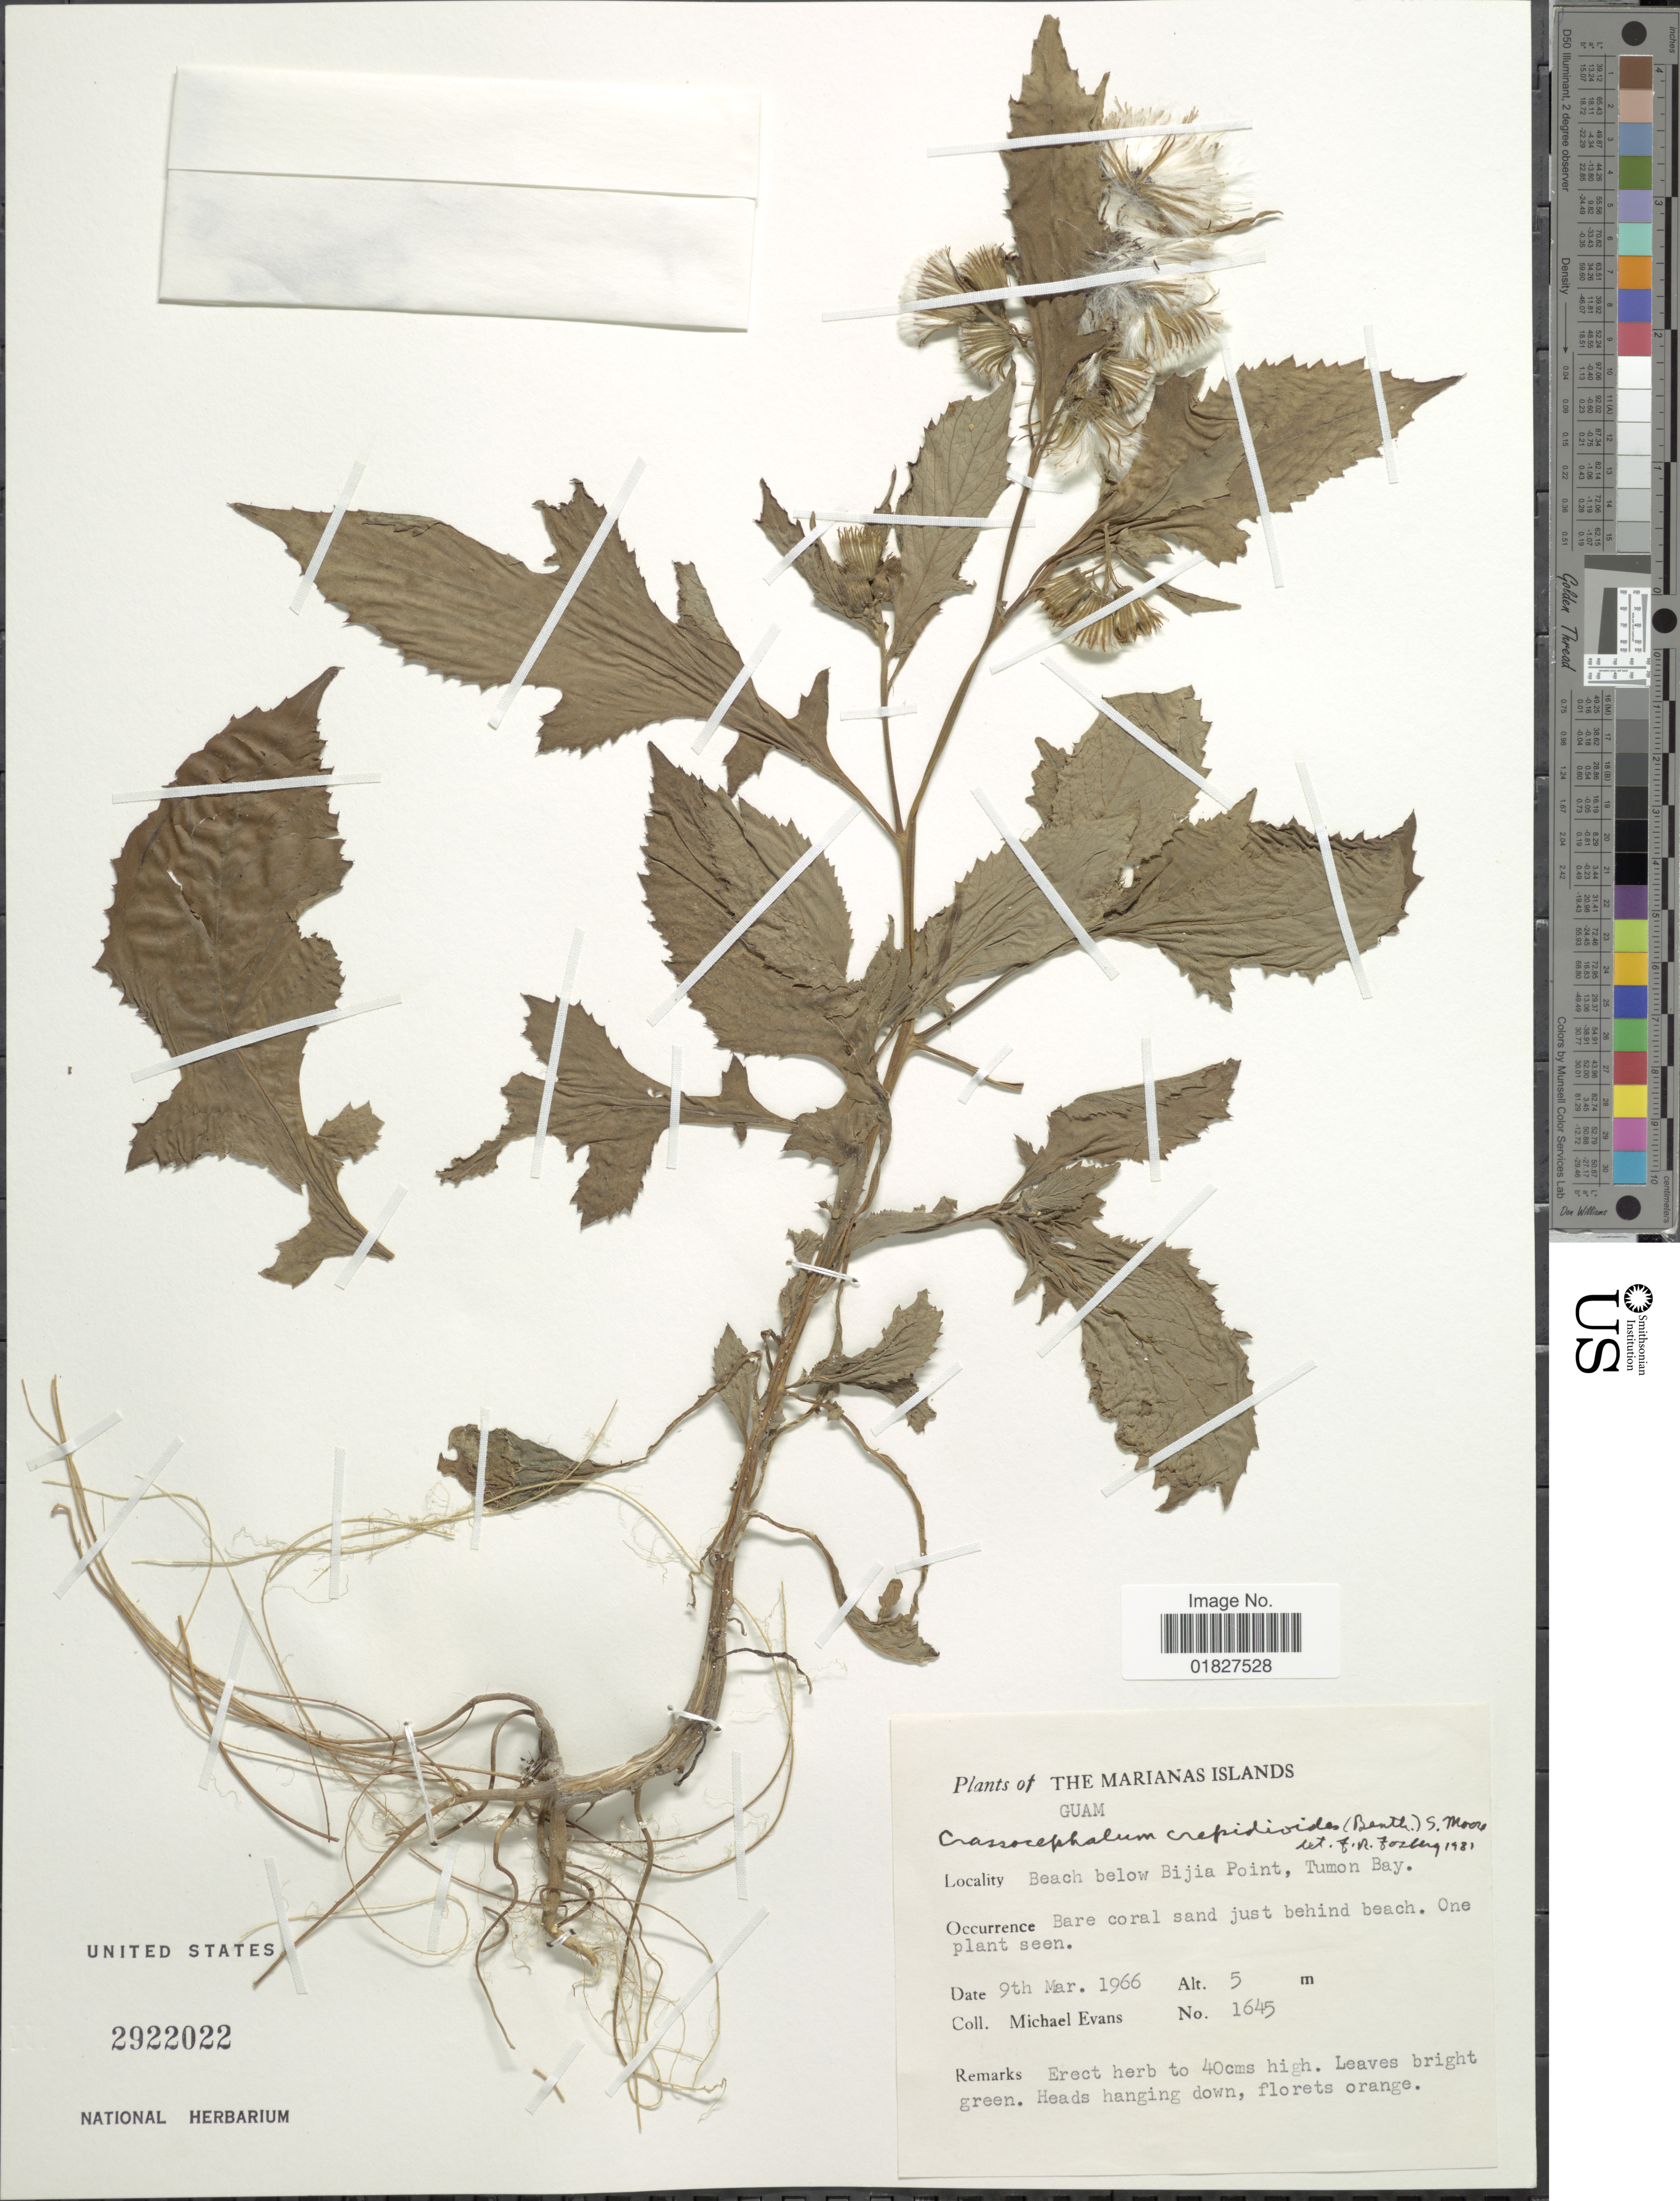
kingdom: Plantae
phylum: Tracheophyta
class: Magnoliopsida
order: Asterales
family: Asteraceae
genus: Crassocephalum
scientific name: Crassocephalum crepidioides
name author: (Benth.) S. Moore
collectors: M. Evans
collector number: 1645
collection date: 1966-03-09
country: Guam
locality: Marianas Islands, beach below Bijia Point, Tumon Bay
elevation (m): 5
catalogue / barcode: US 2922022